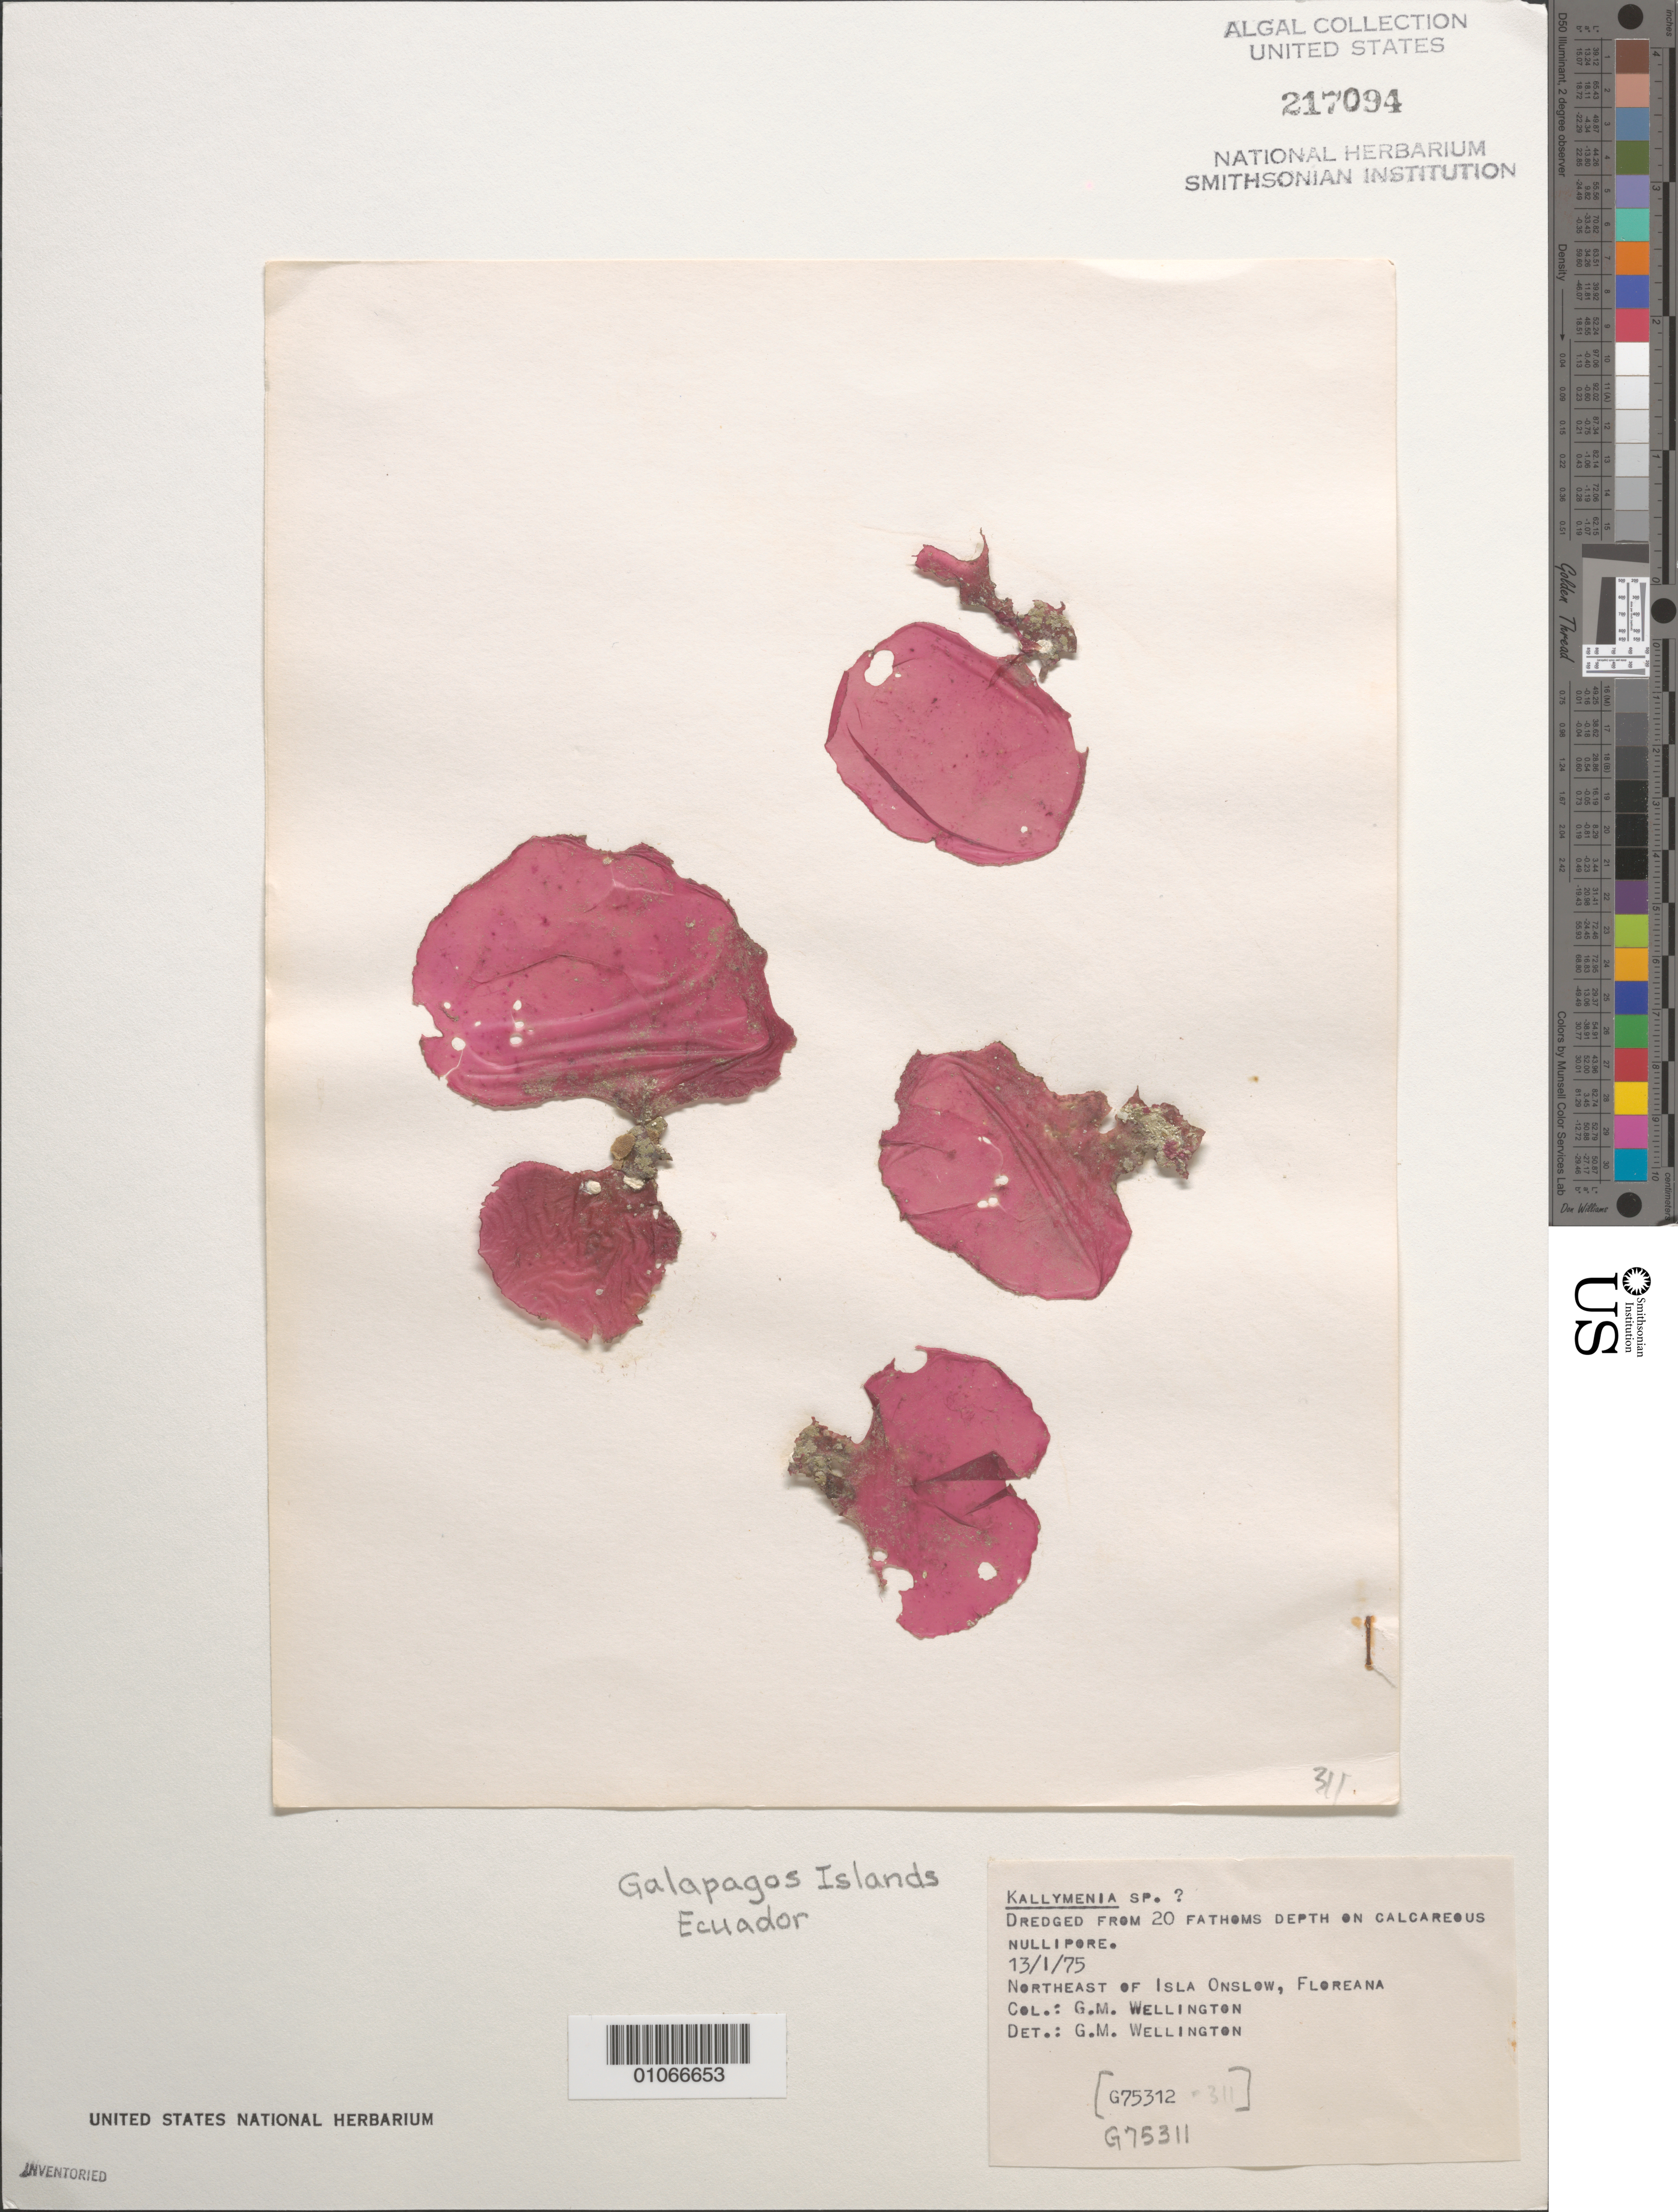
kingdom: Plantae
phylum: Rhodophyta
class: Florideophyceae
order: Gigartinales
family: Kallymeniaceae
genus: Kallymenia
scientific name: Kallymenia sp.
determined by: Wellington, G. M.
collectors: G. Wellington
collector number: G75311 (& G75312?)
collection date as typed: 13 Jan 1975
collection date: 1975-01-13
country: Ecuador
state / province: Colón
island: Floreana [Charles, Santa Maria]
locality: Northeast of Isla Onslow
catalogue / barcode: US 217094